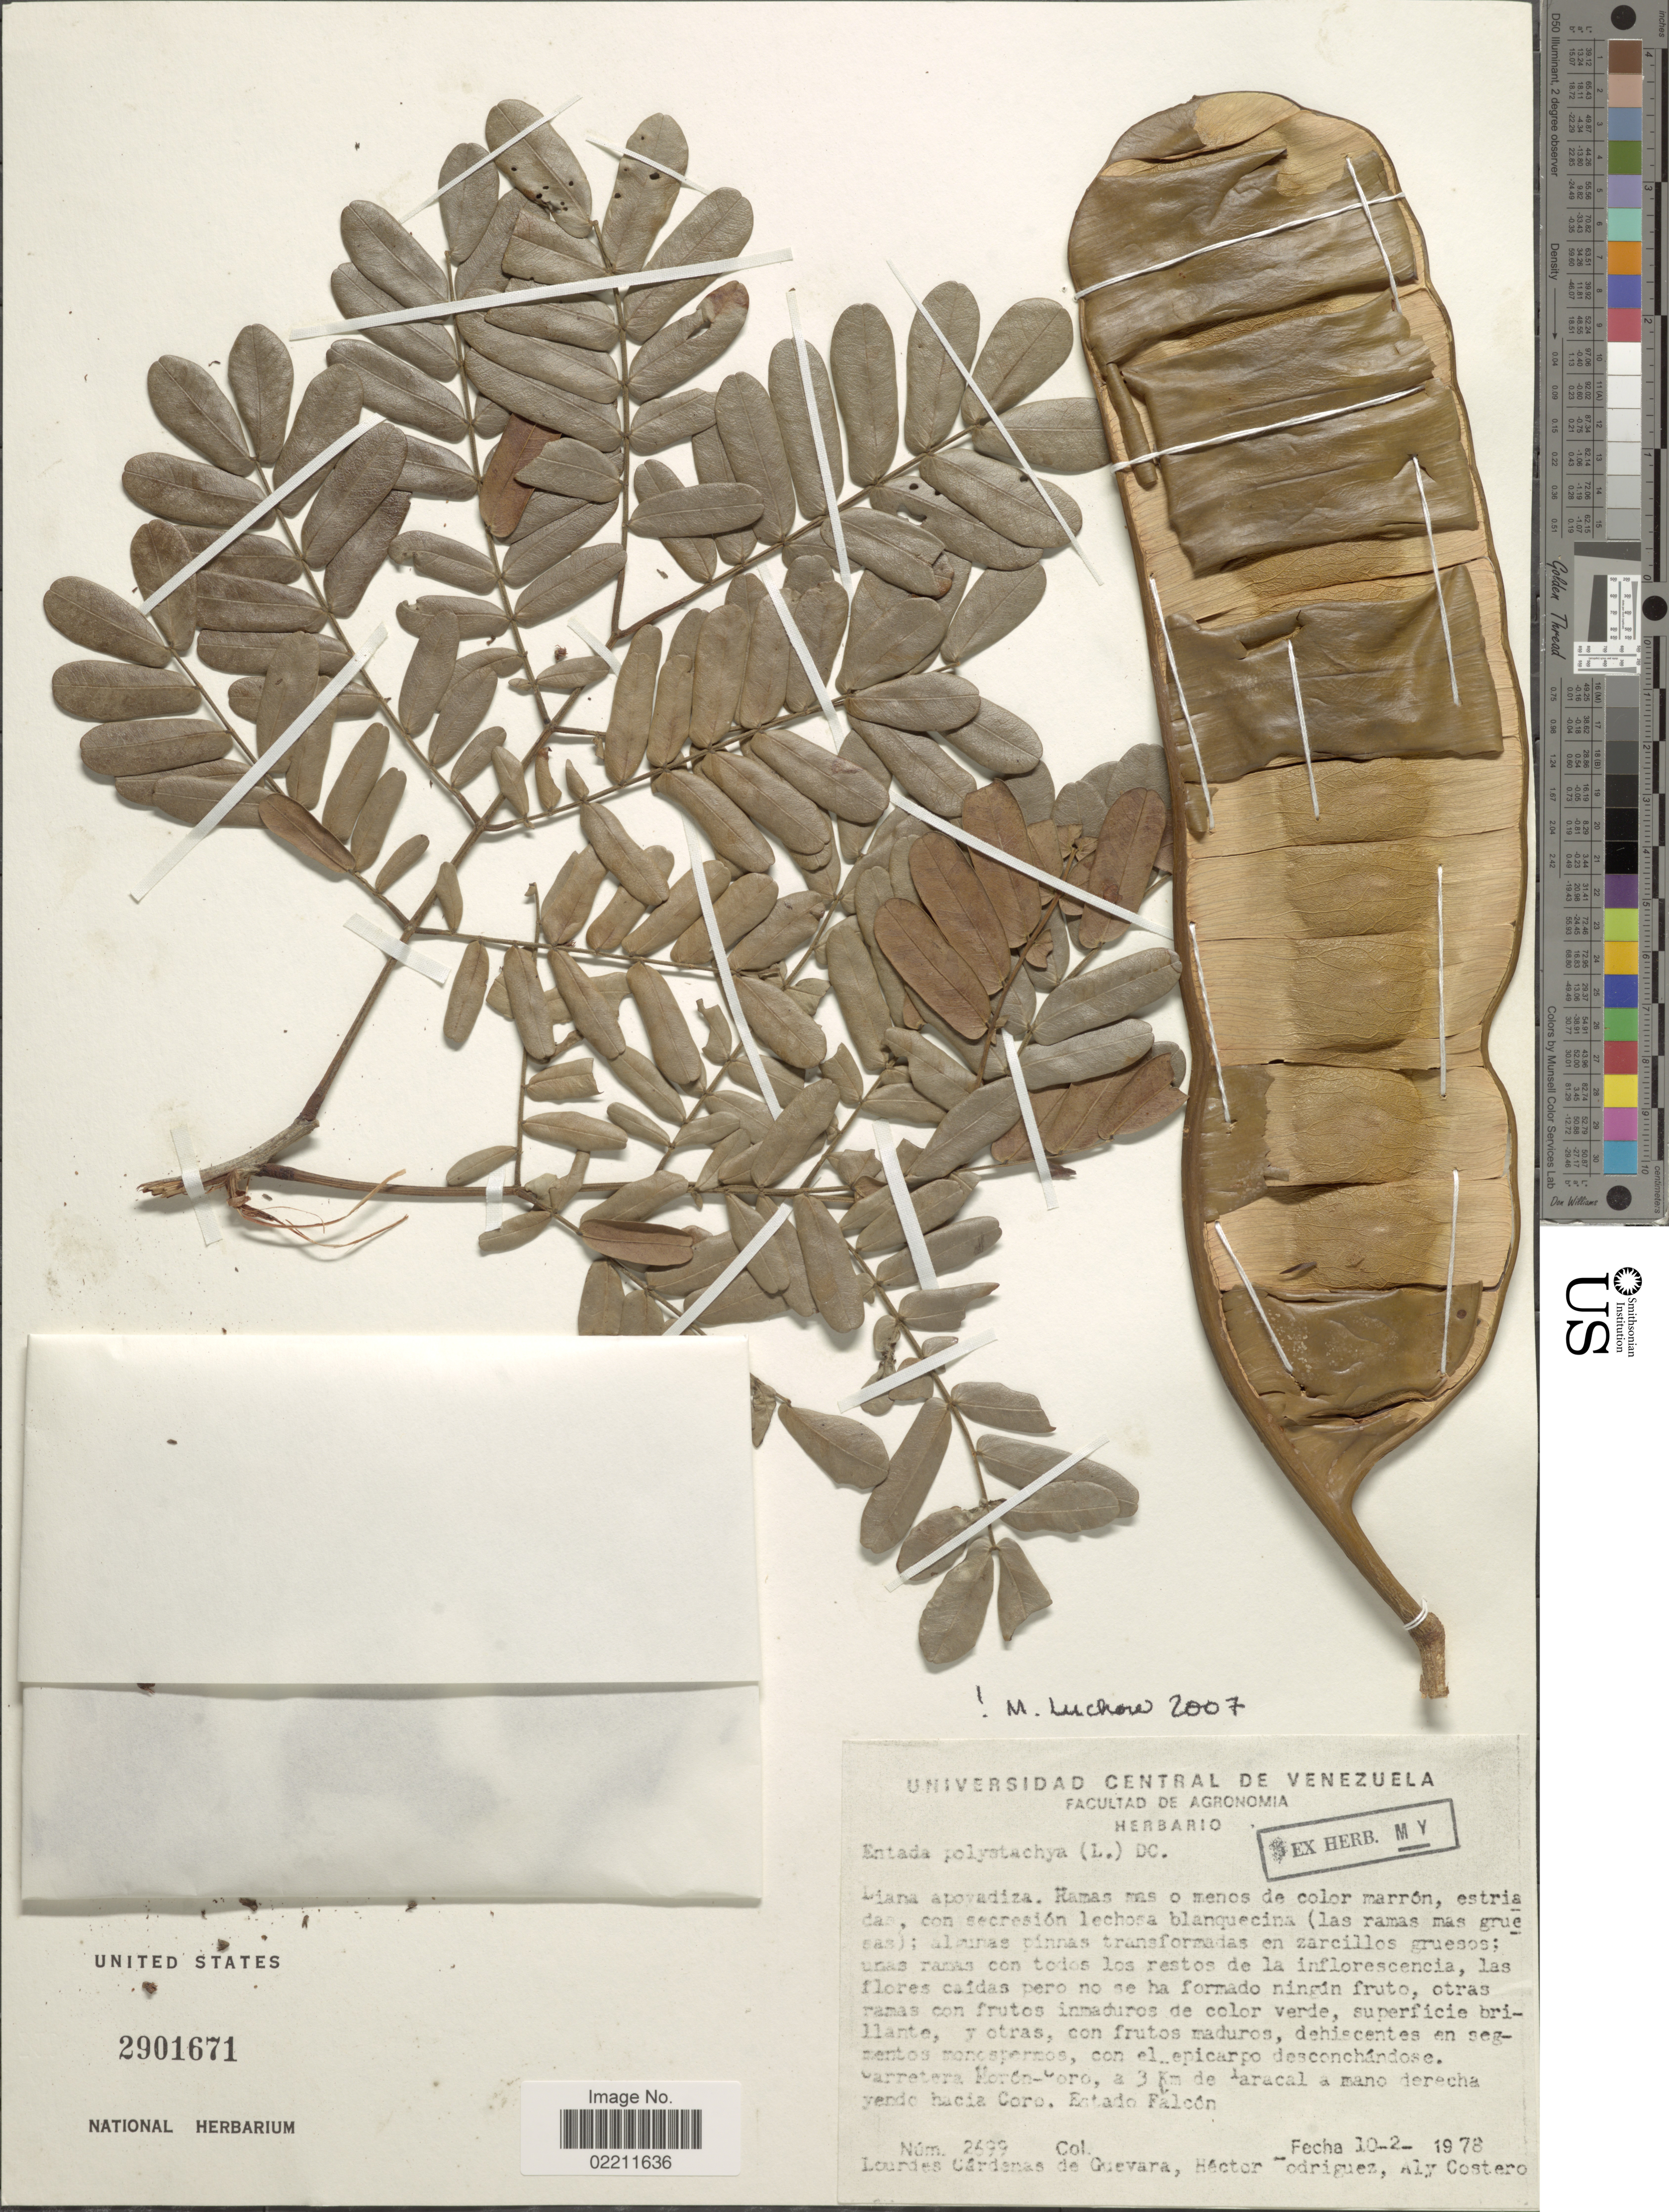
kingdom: Plantae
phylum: Tracheophyta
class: Magnoliopsida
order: Fabales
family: Fabaceae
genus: Entada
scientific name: Entada polystachya var. polystachya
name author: (L.) DC.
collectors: L. De Guevara, H. Rodriguez & A. Costero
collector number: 2699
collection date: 1978-02-10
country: Venezuela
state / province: Falcón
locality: Carretera Moron-Coro, a 3 km de Yaracal a mano derecha yendo hacia Coro. Estado Falcon.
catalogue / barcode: US 2901671